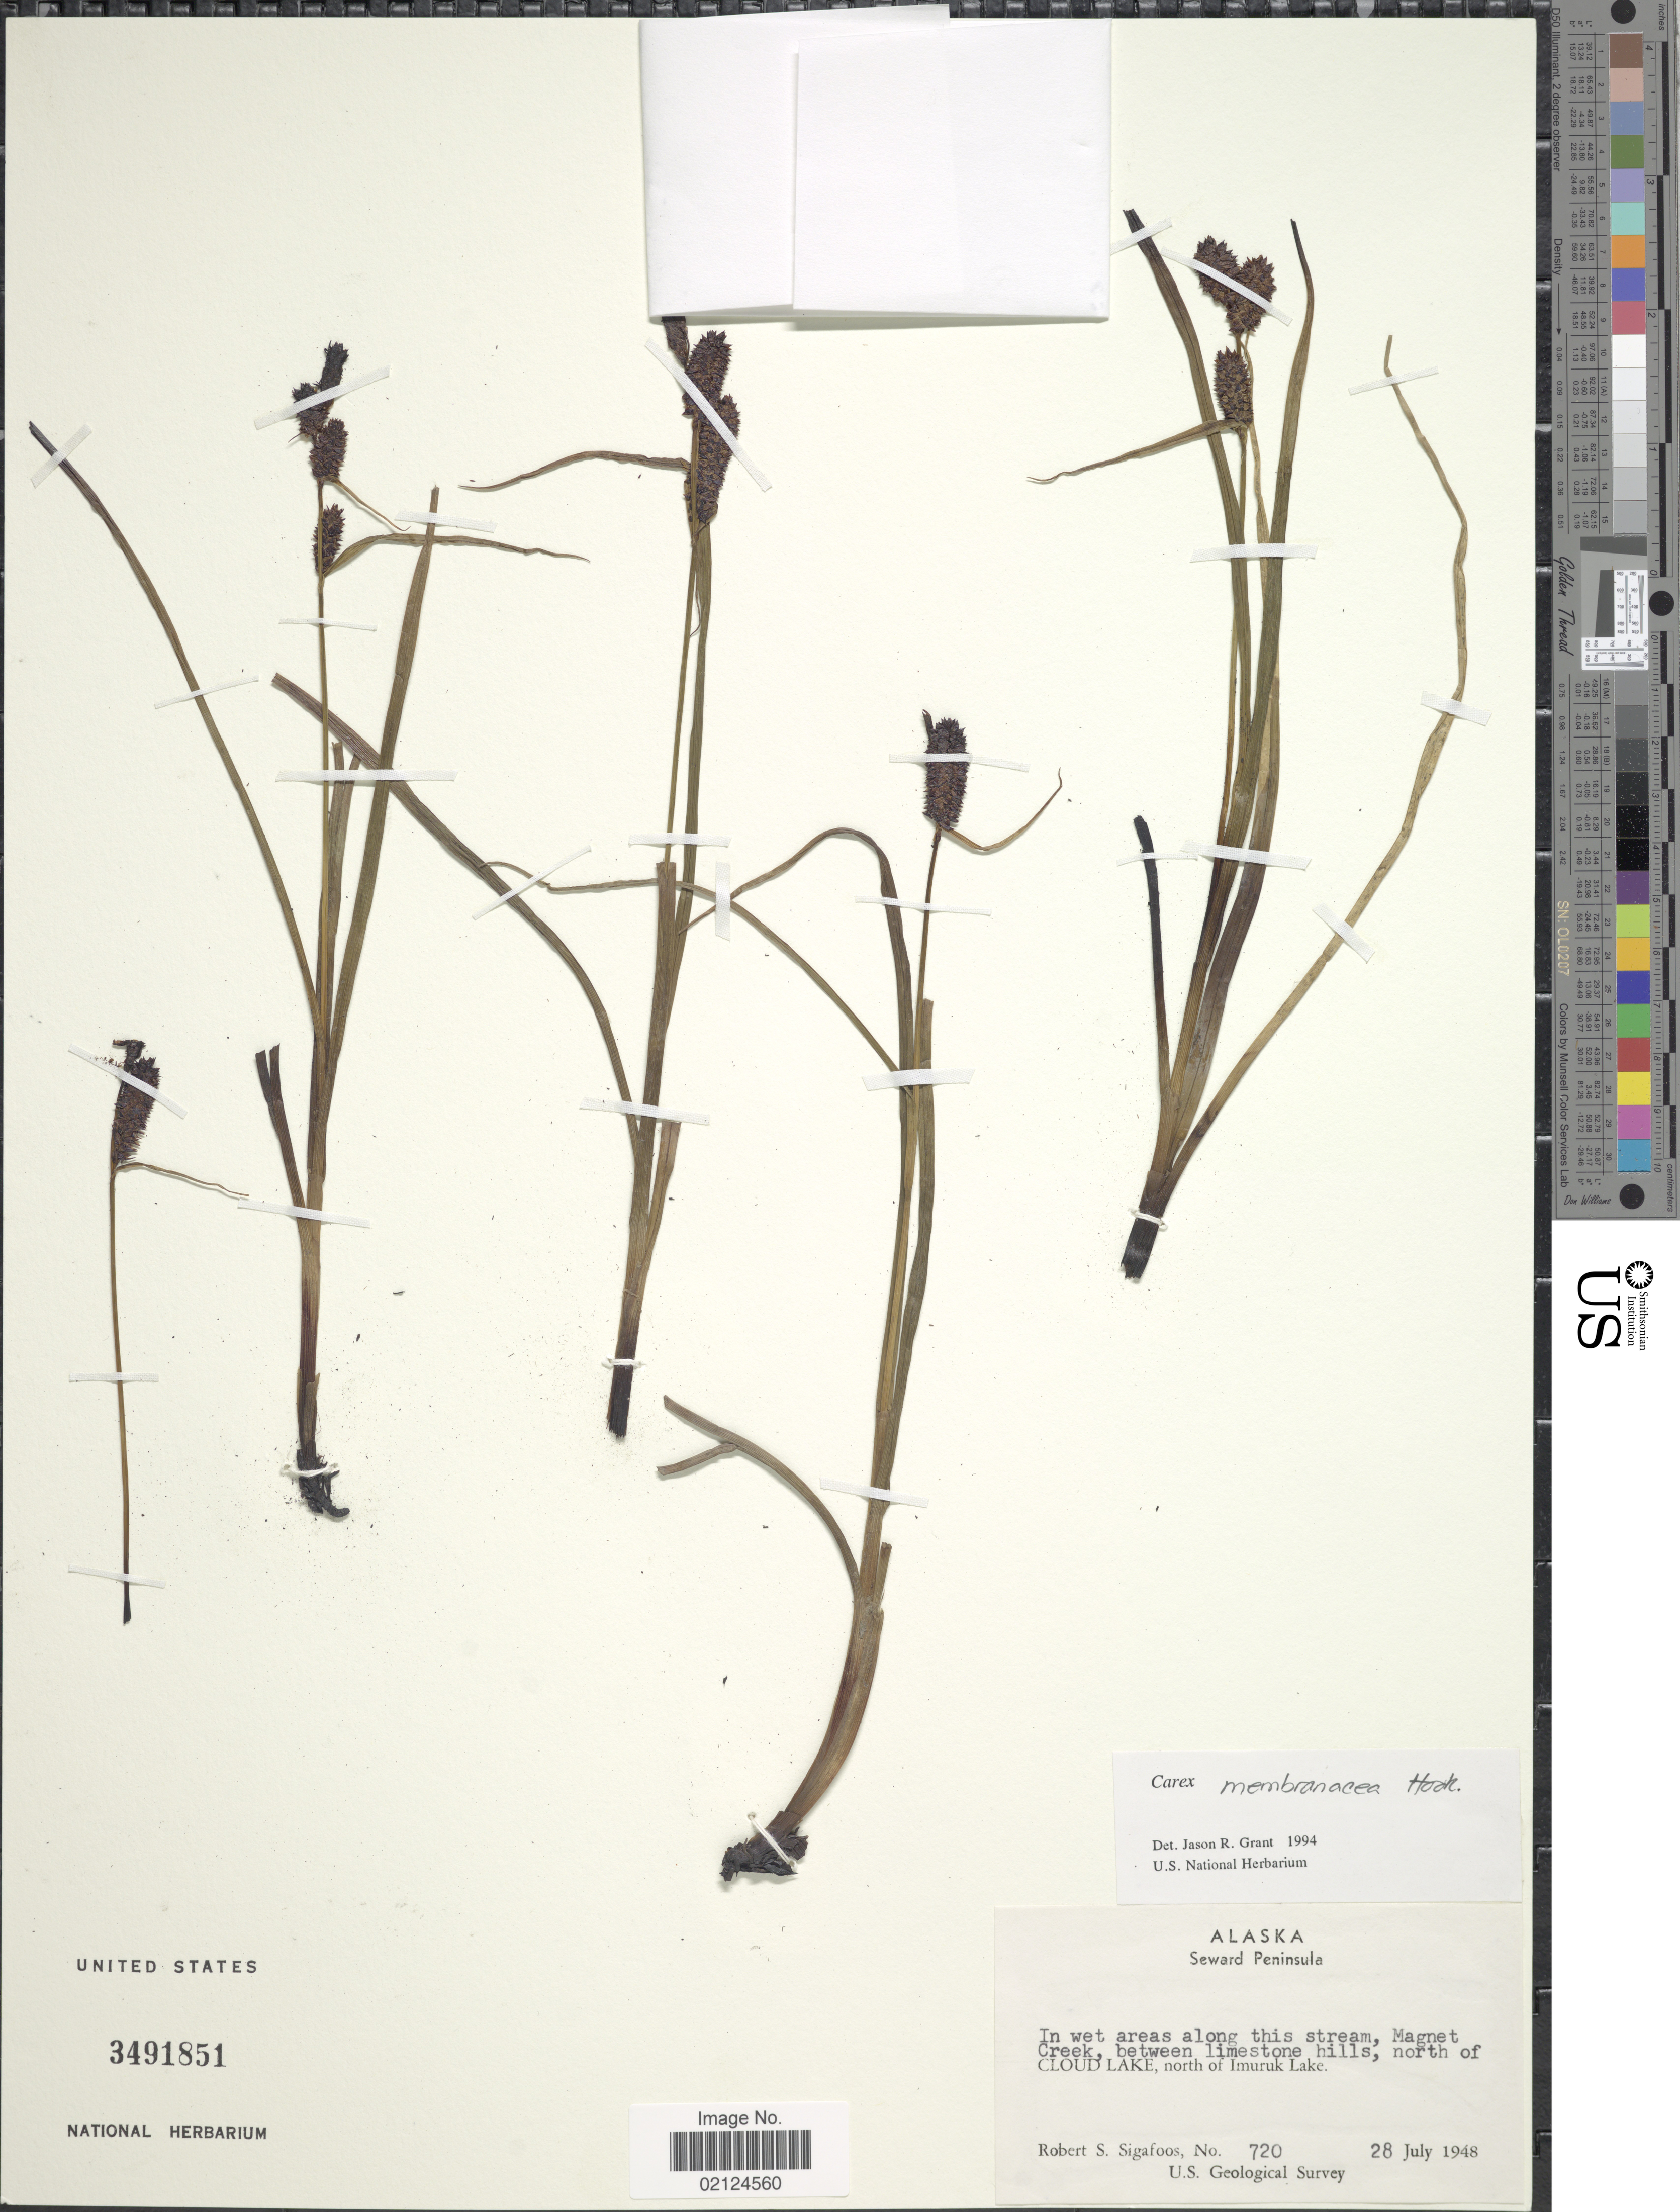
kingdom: Plantae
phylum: Tracheophyta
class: Liliopsida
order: Poales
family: Cyperaceae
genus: Carex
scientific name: Carex membranacea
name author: Hook.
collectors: R. Sigafoos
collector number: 720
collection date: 1948-07-28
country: United States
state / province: Alaska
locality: Seward Peninsula, Magnet Creek, between limestone hills, north of Cloud Lake, north of Imuruk Lake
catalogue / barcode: US 3491851